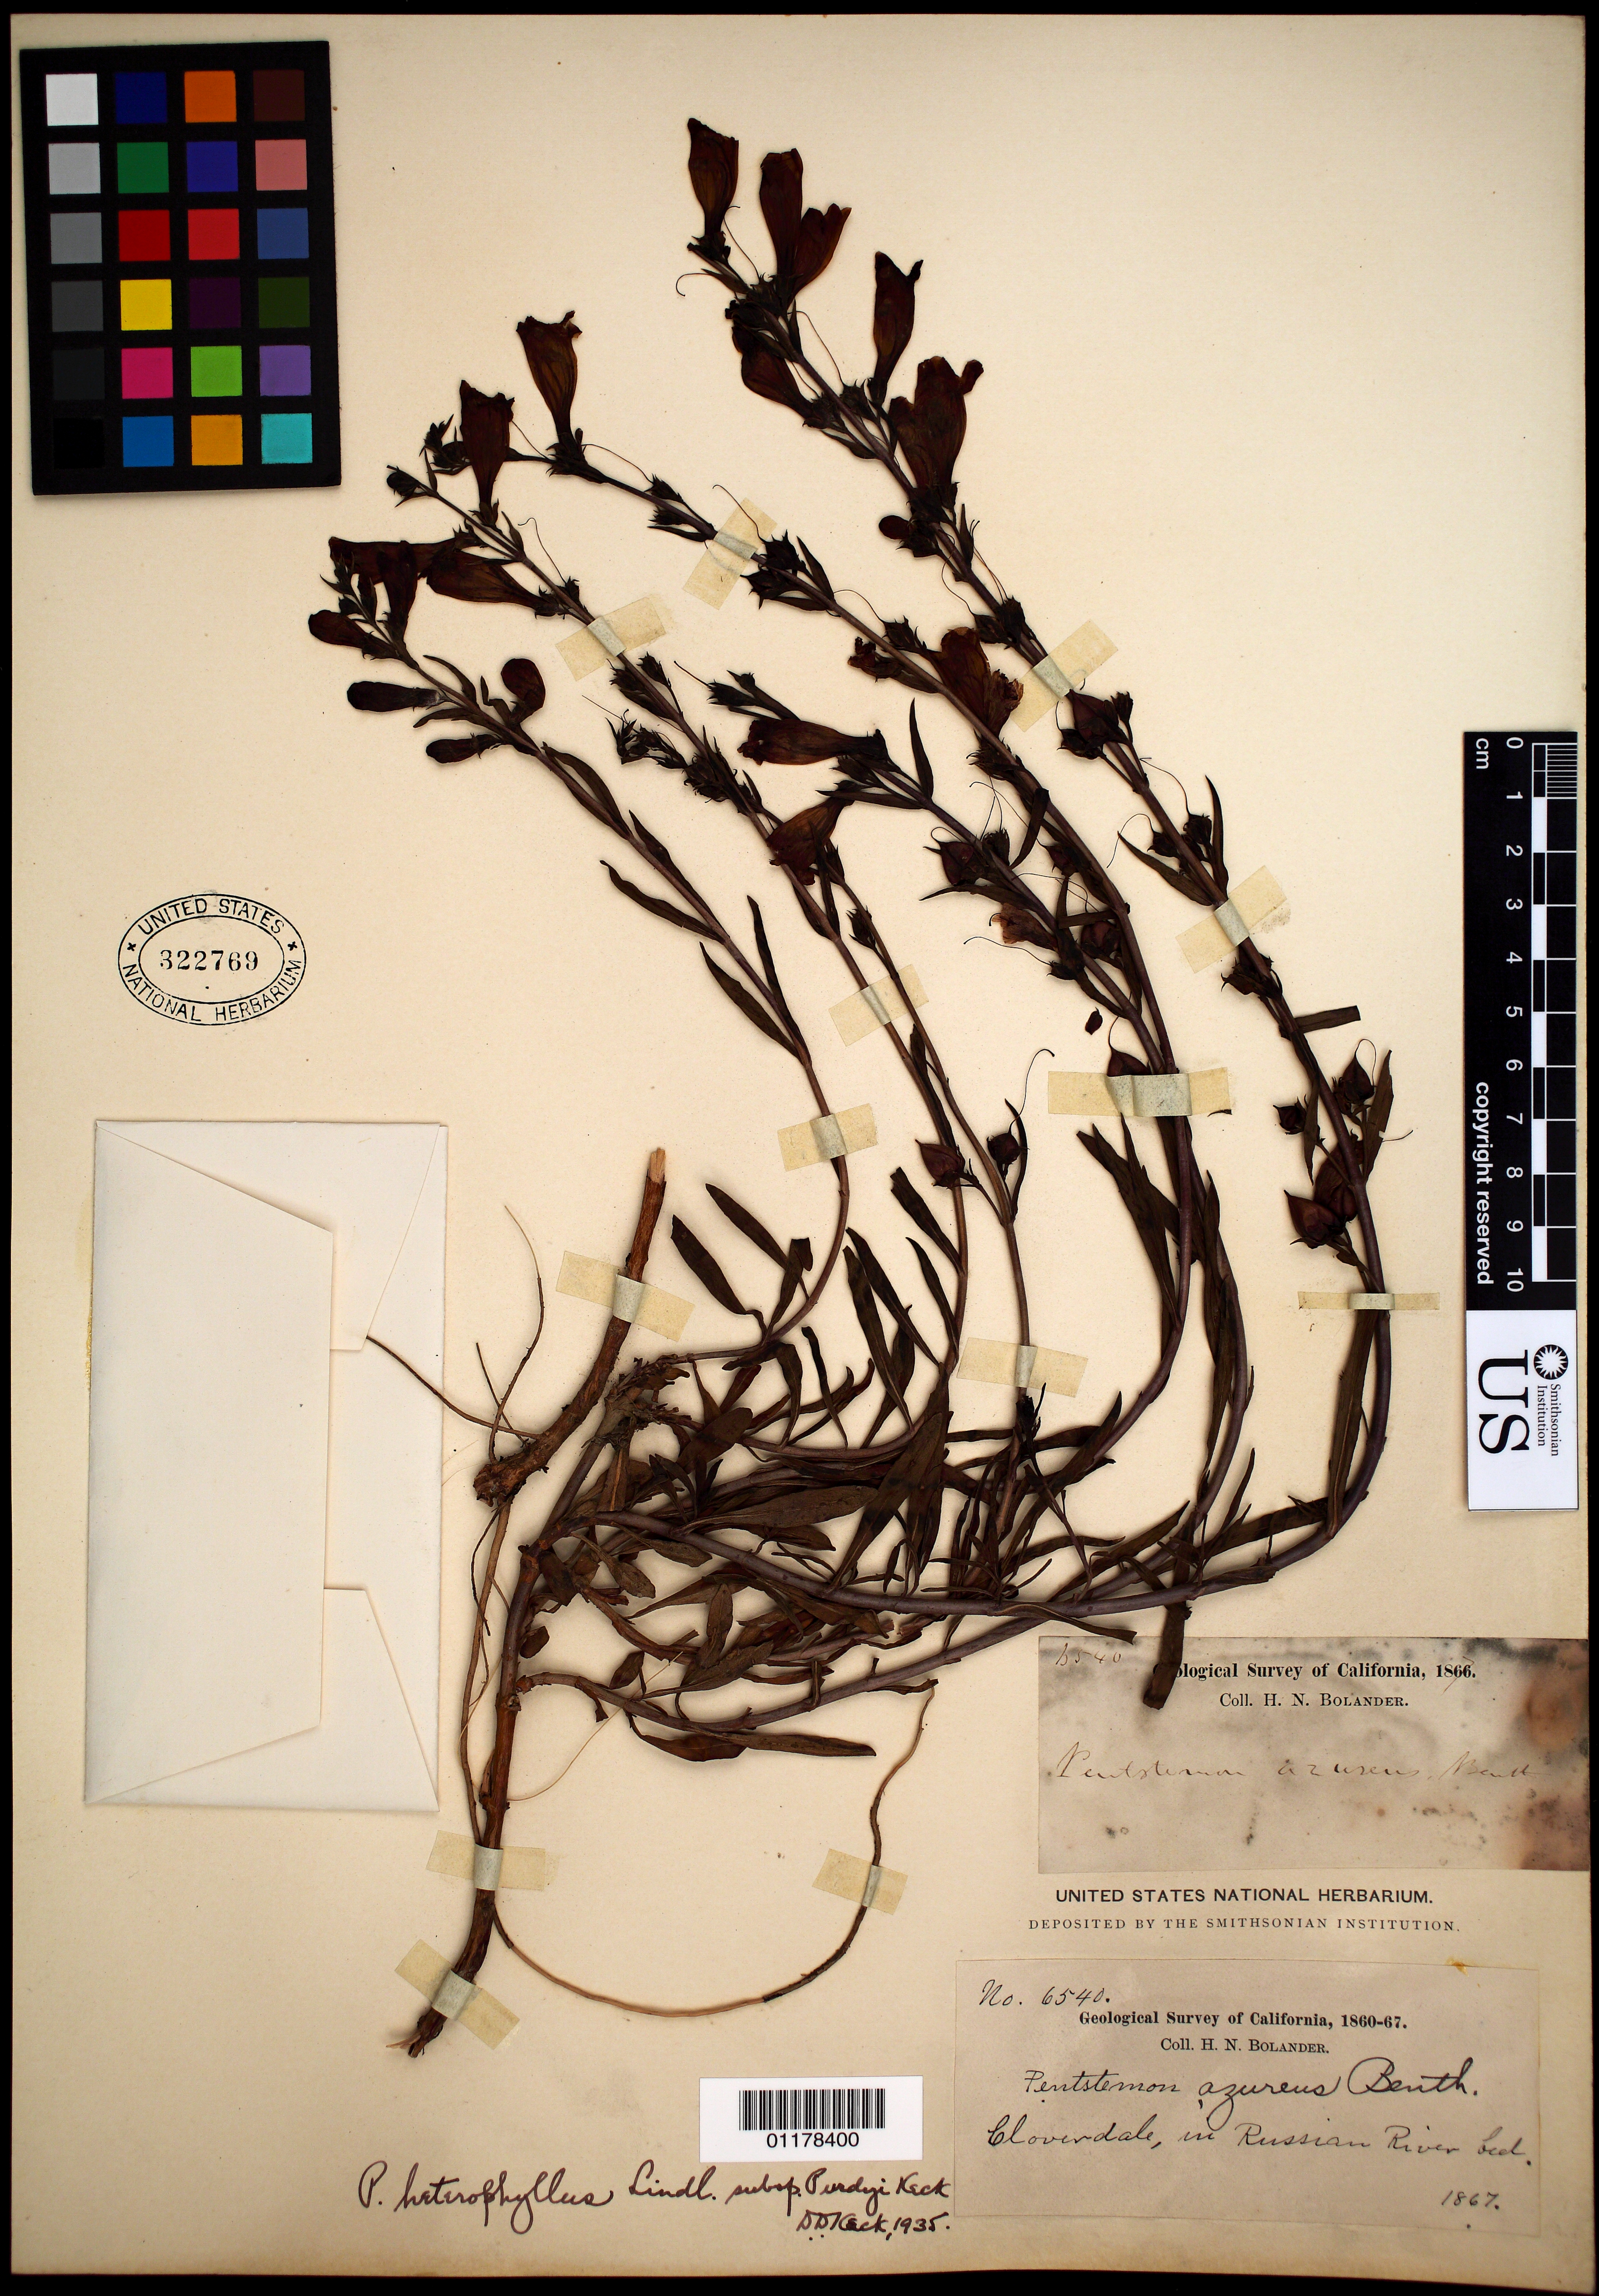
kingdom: Plantae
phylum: Tracheophyta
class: Magnoliopsida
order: Lamiales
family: Plantaginaceae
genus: Penstemon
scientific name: Penstemon heterophyllus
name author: Lindl.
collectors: H. Bolander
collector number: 6540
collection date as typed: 1867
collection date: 1867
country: United States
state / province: California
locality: Cloverdale, in Russian River bed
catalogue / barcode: US 322769